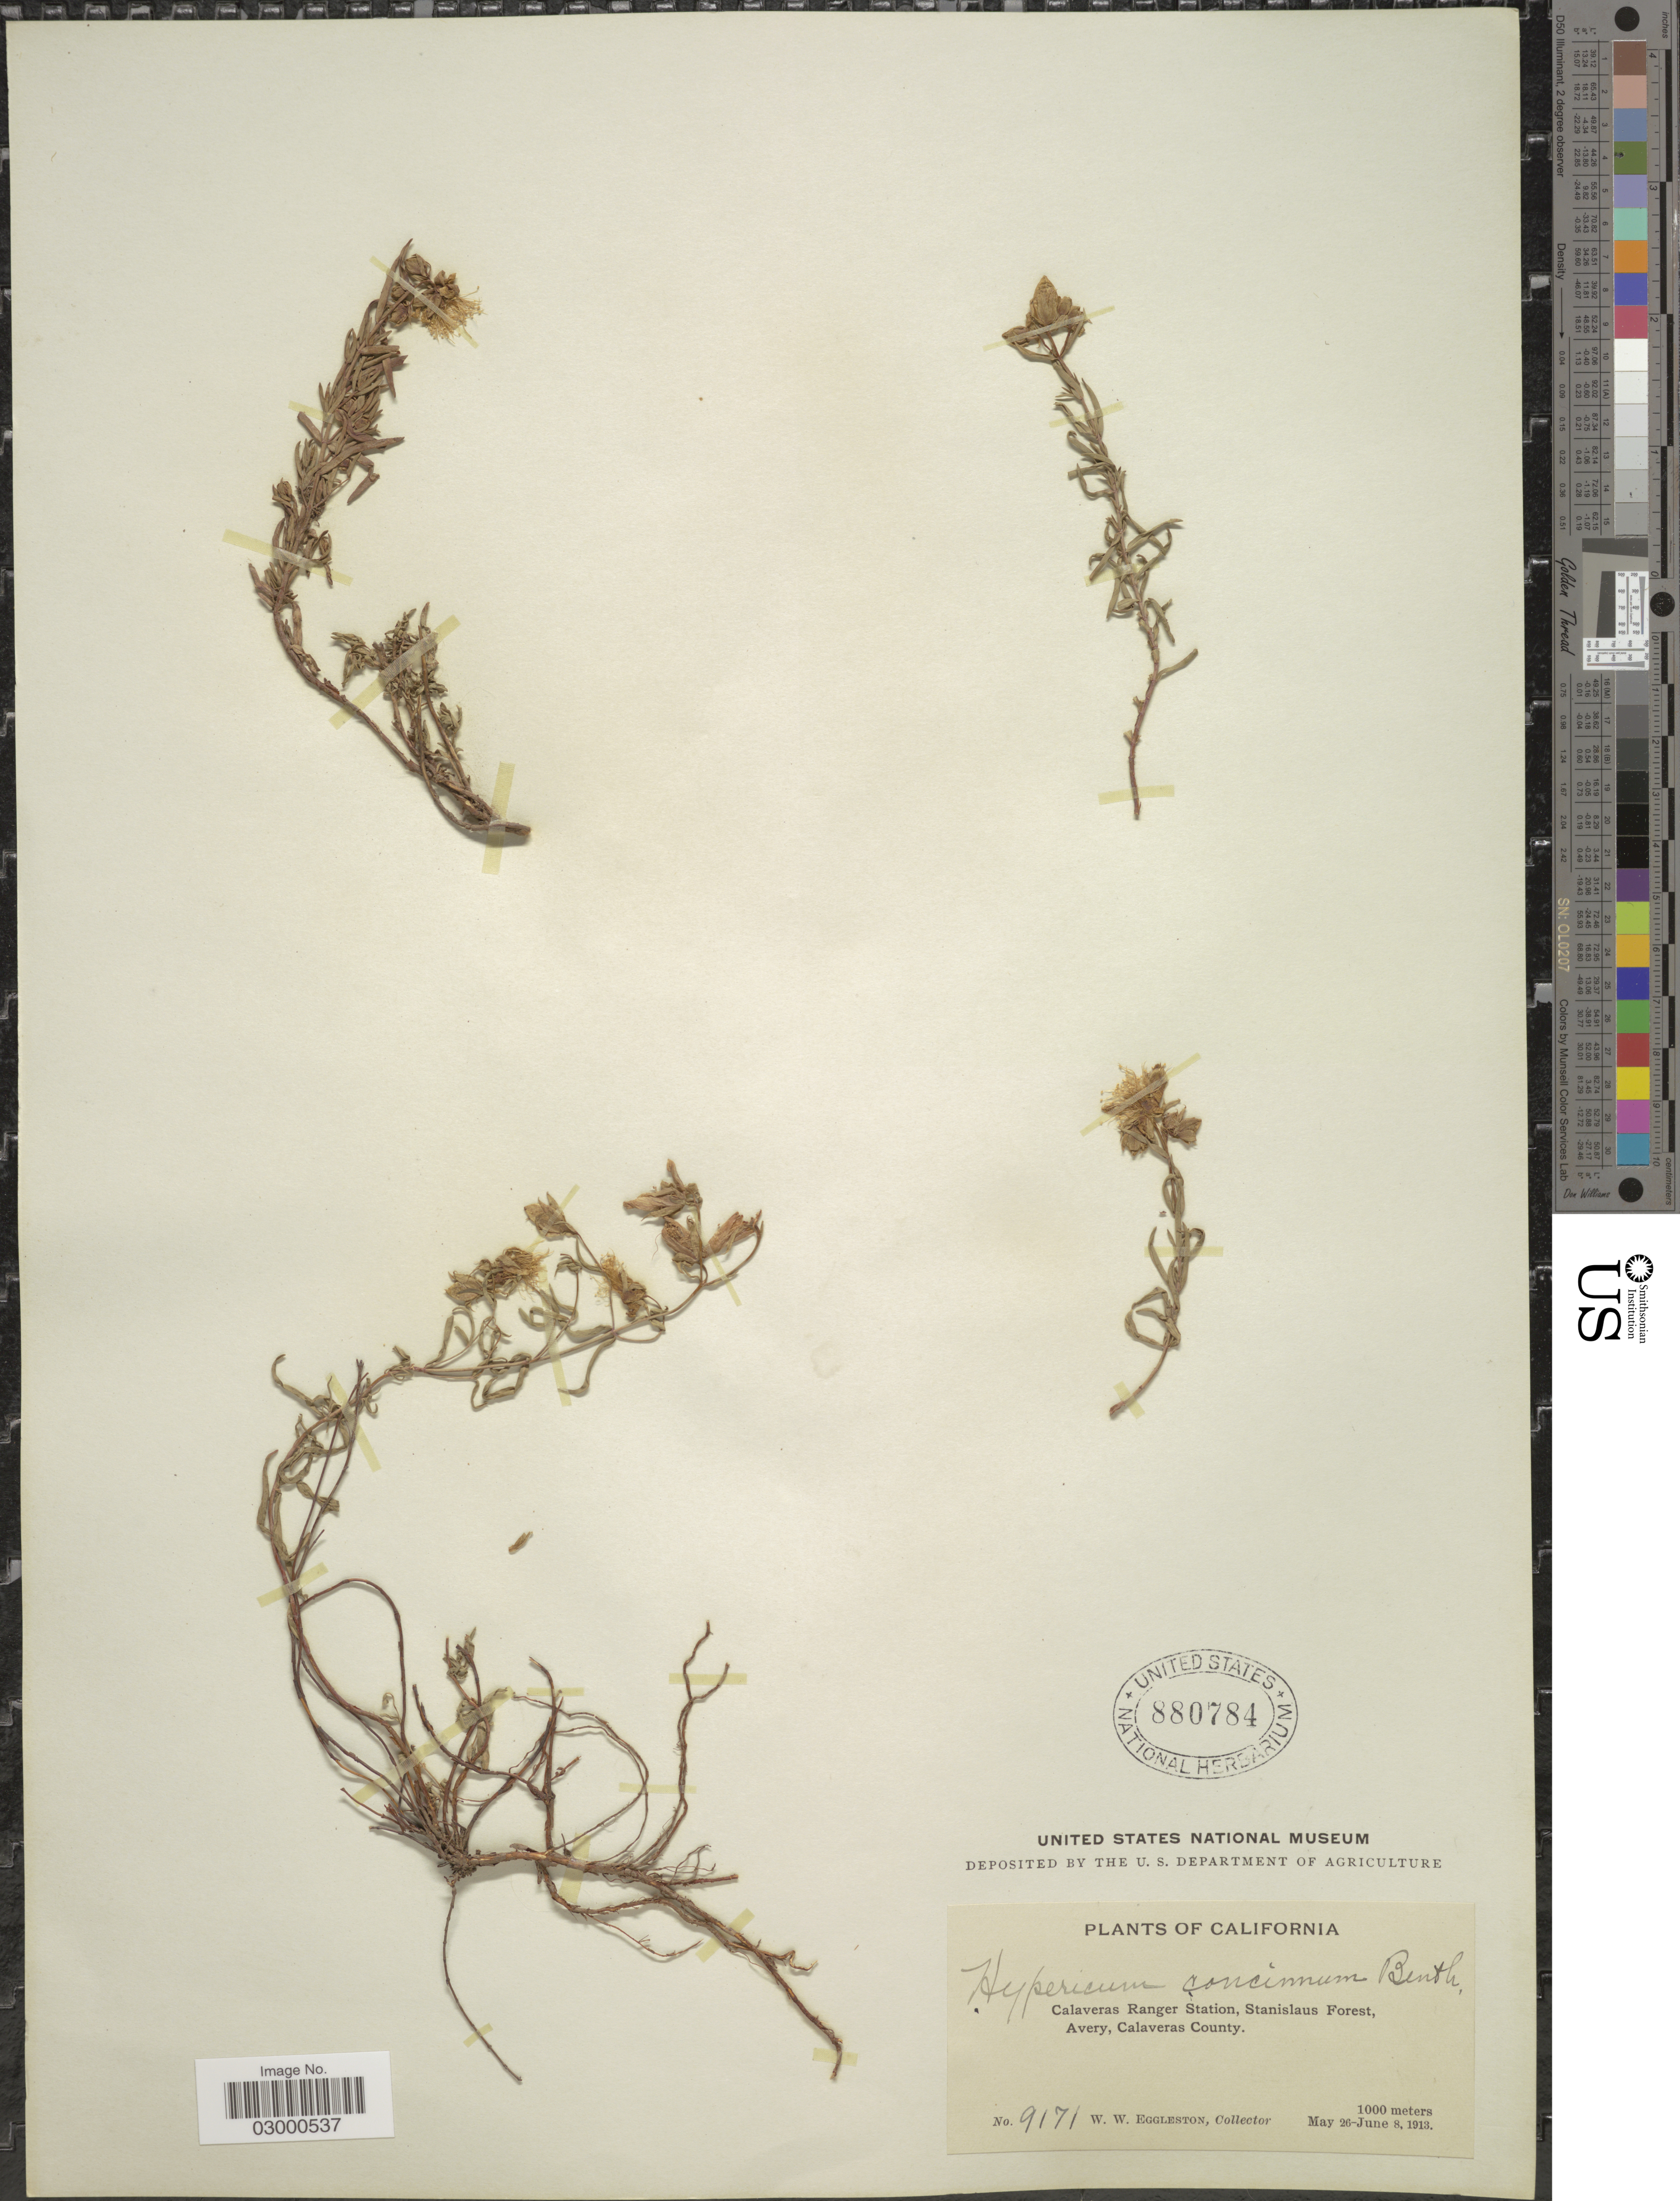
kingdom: Plantae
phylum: Tracheophyta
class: Magnoliopsida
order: Malpighiales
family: Hypericaceae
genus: Hypericum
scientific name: Hypericum concinnum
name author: Benth.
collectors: W. W. Eggleston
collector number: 9171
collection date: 1913-05-26/1913-06-08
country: United States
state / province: California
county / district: Calaveras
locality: Calaveras Ranger Station, Stanislaus Forest, Avery, Calaveras County.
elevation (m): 1000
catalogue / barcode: US 880784